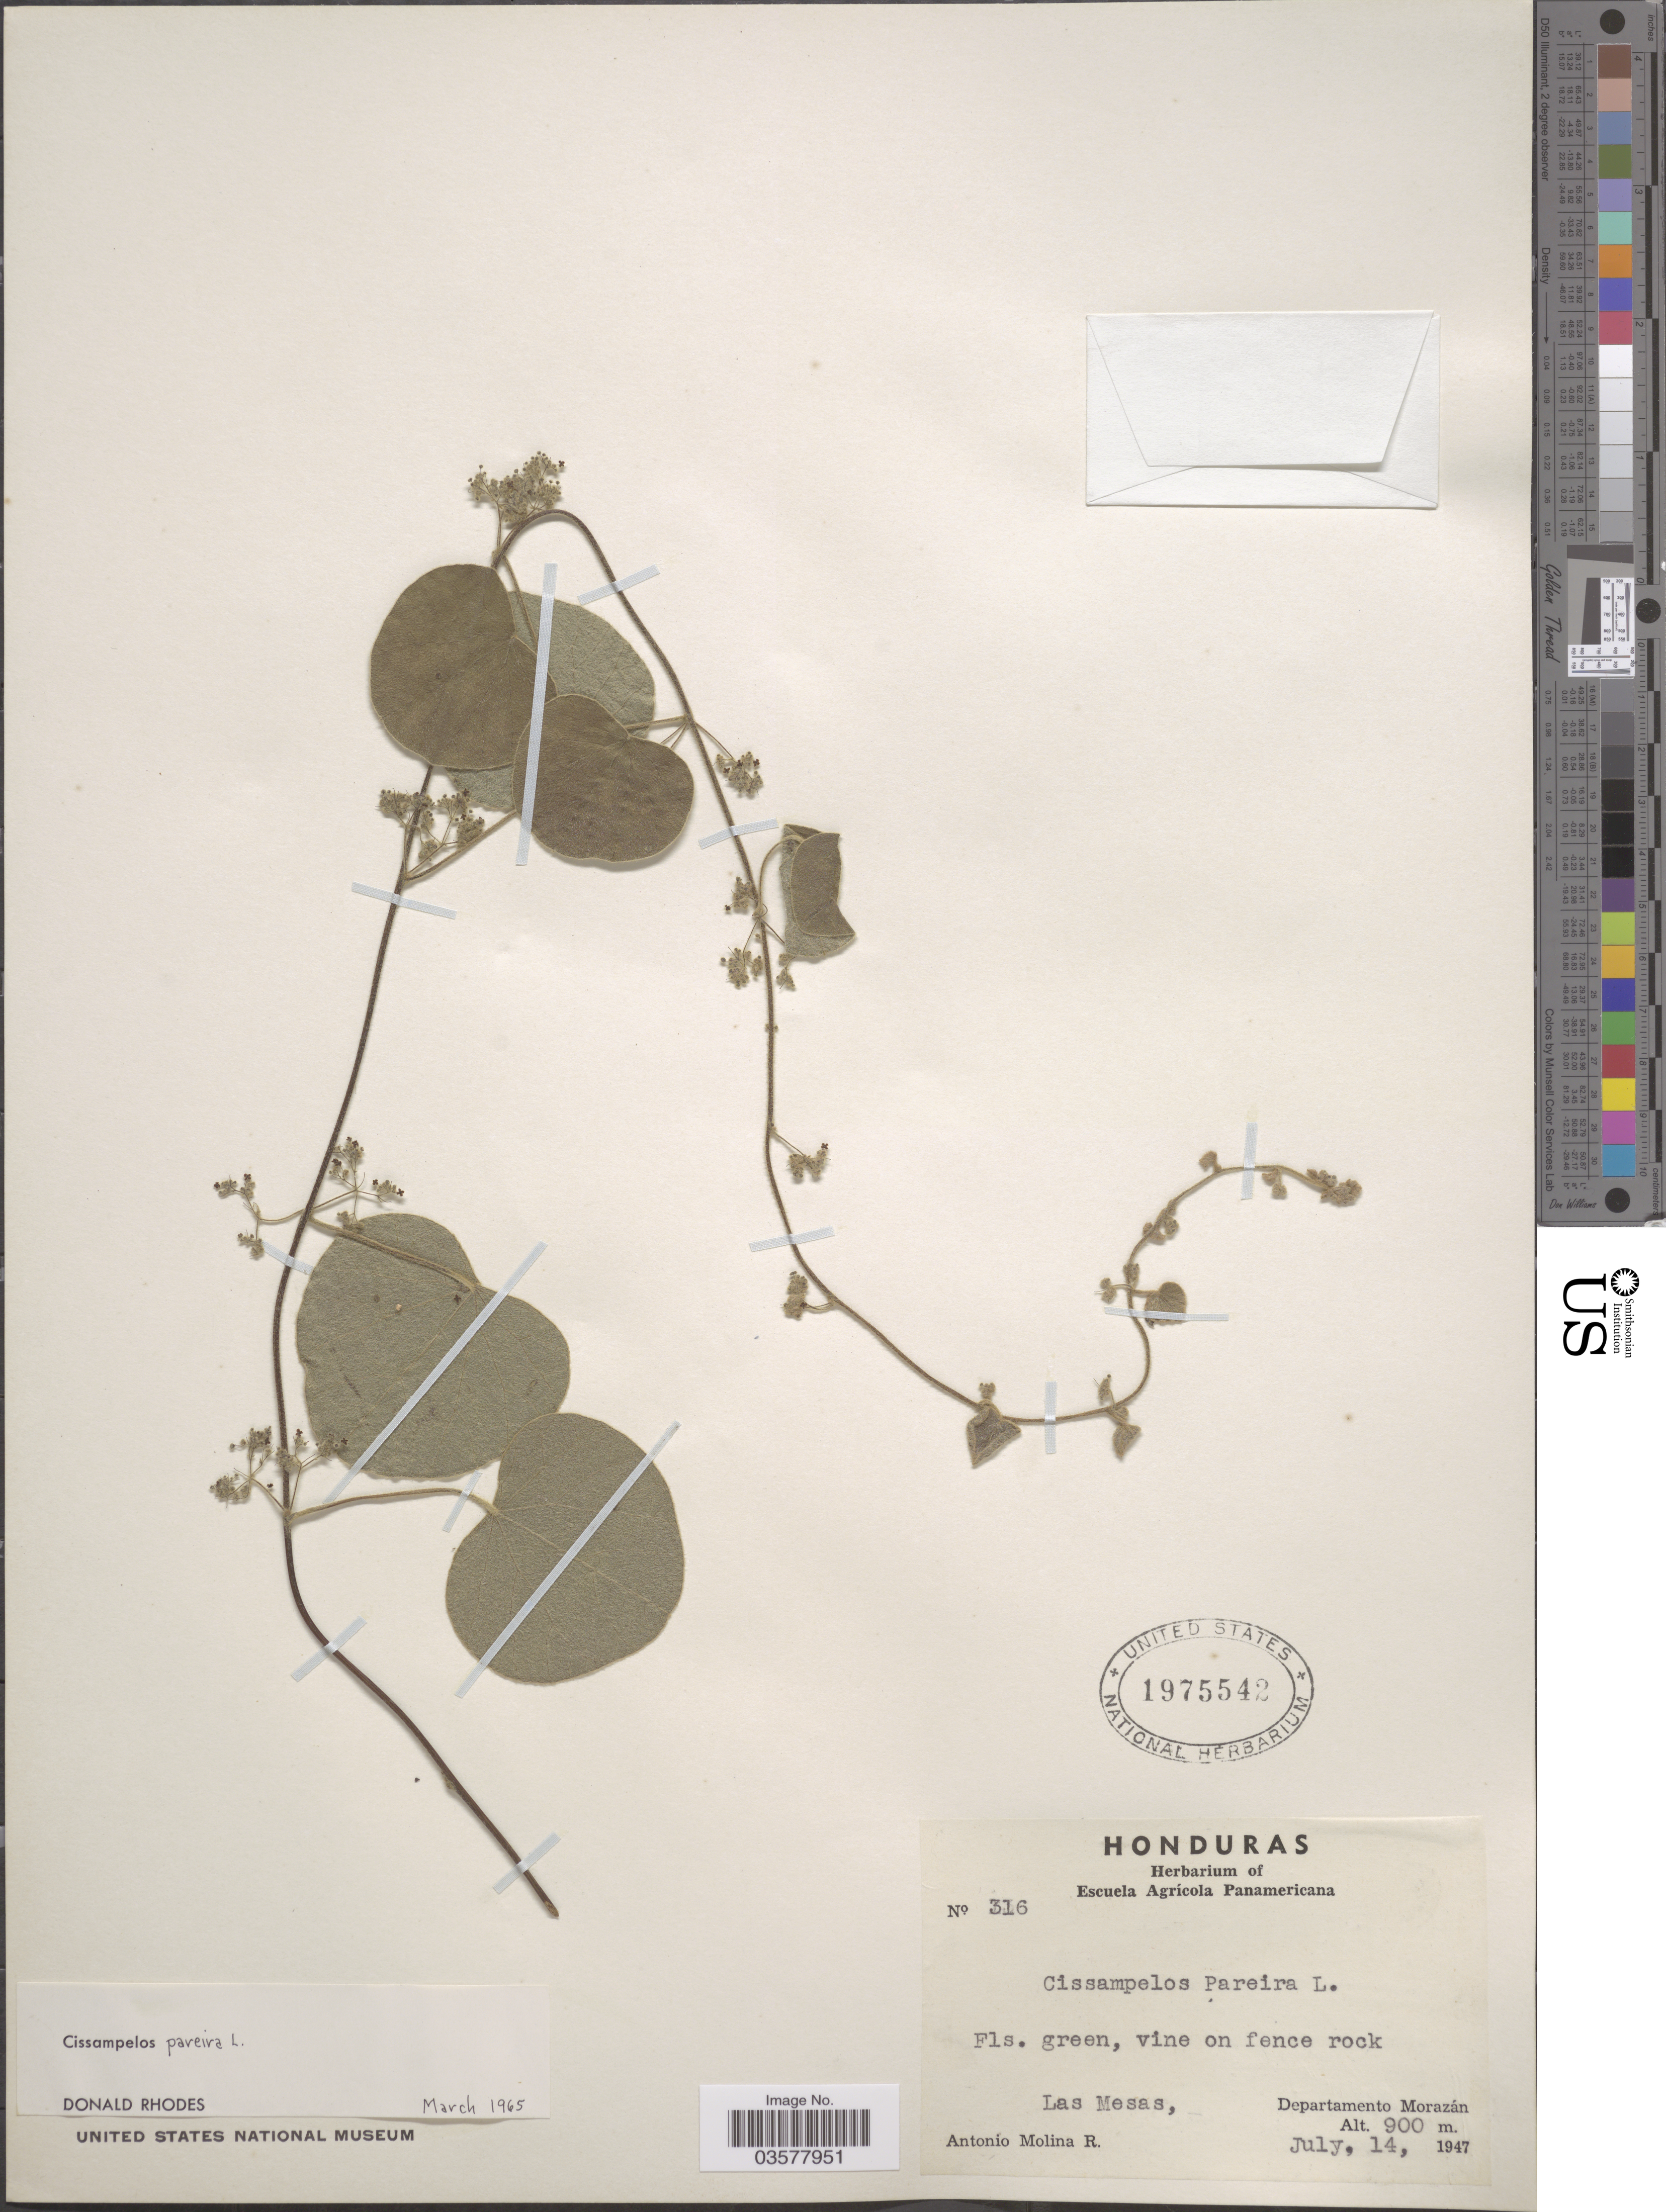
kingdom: Plantae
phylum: Tracheophyta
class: Magnoliopsida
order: Ranunculales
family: Menispermaceae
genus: Cissampelos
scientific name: Cissampelos pareira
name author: L.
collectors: A. Molina R.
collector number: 316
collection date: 1947-07-14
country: Honduras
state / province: Fco. Morazán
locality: Las Mesas, Departamento Morazán.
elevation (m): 900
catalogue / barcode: US 1975542